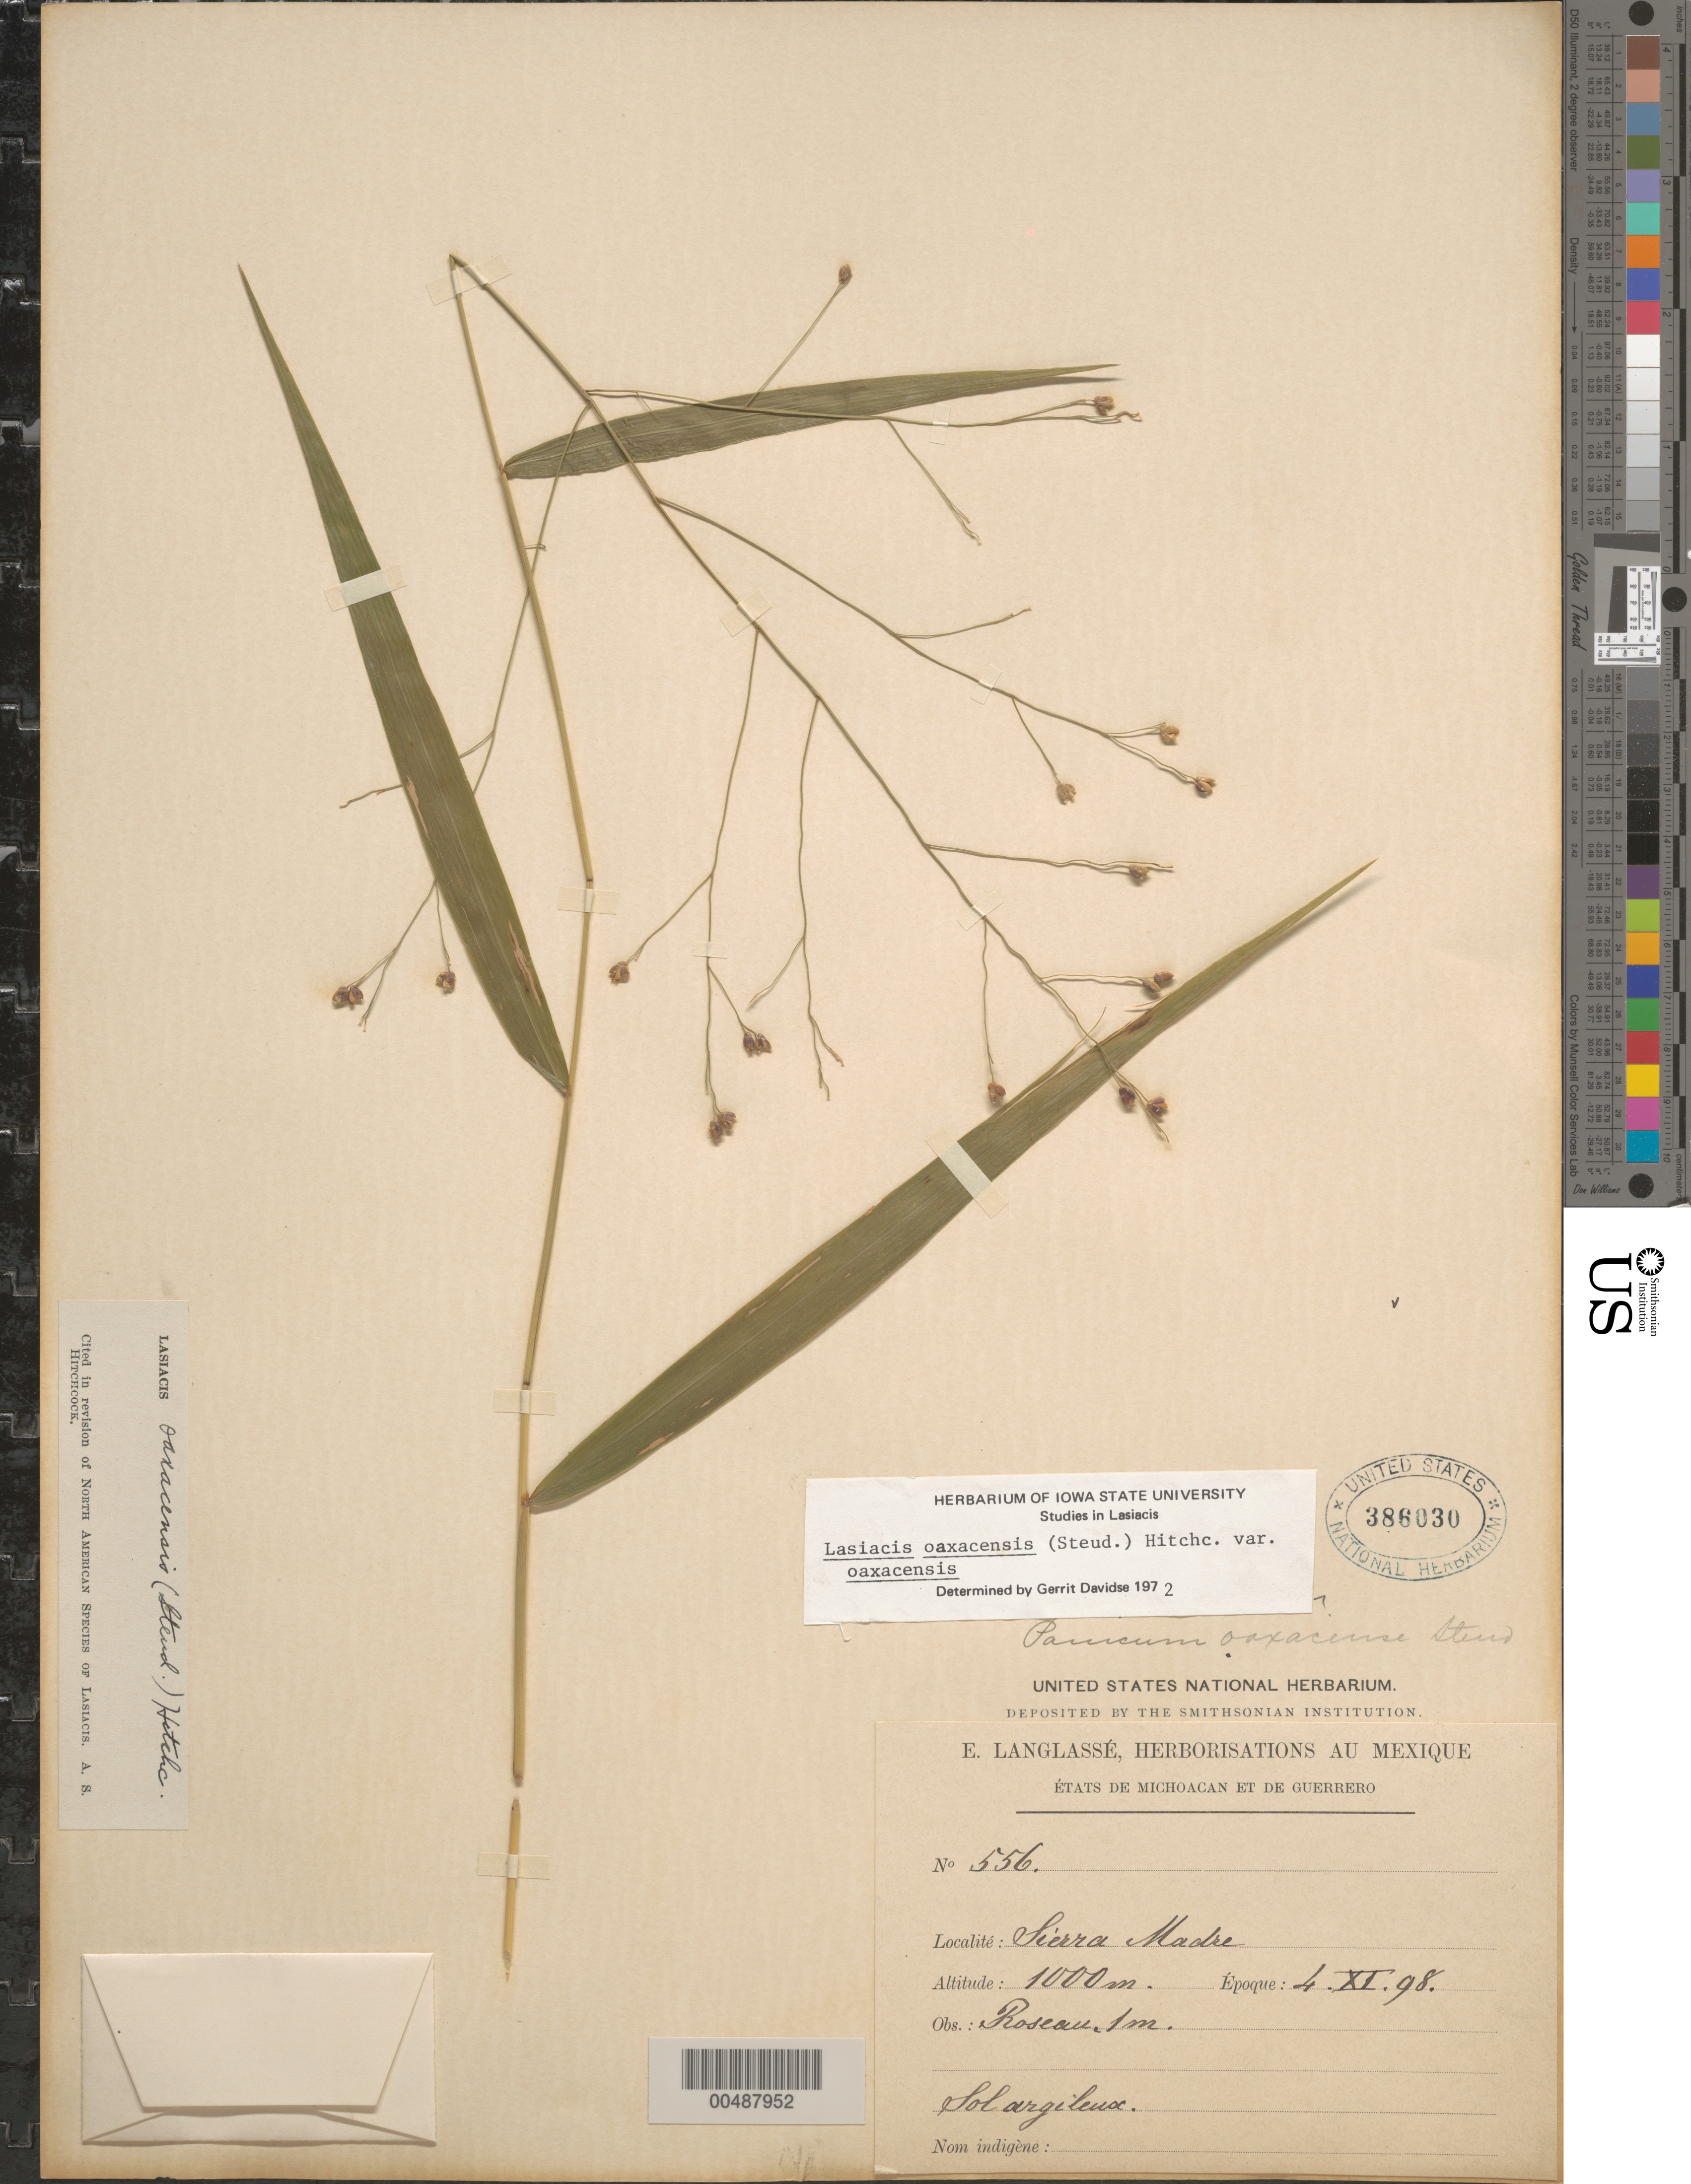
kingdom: Plantae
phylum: Tracheophyta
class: Liliopsida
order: Poales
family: Poaceae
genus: Lasiacis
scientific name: Lasiacis oaxacensis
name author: (Steud.) Hitchc.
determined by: Davidse, Gerrit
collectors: E. Langlassé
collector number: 556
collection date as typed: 4 Nov 1898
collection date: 1898-11-04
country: Mexico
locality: tats de Michoacan et de Guerrero, Sierra Madre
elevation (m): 1000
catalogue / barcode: US 386030